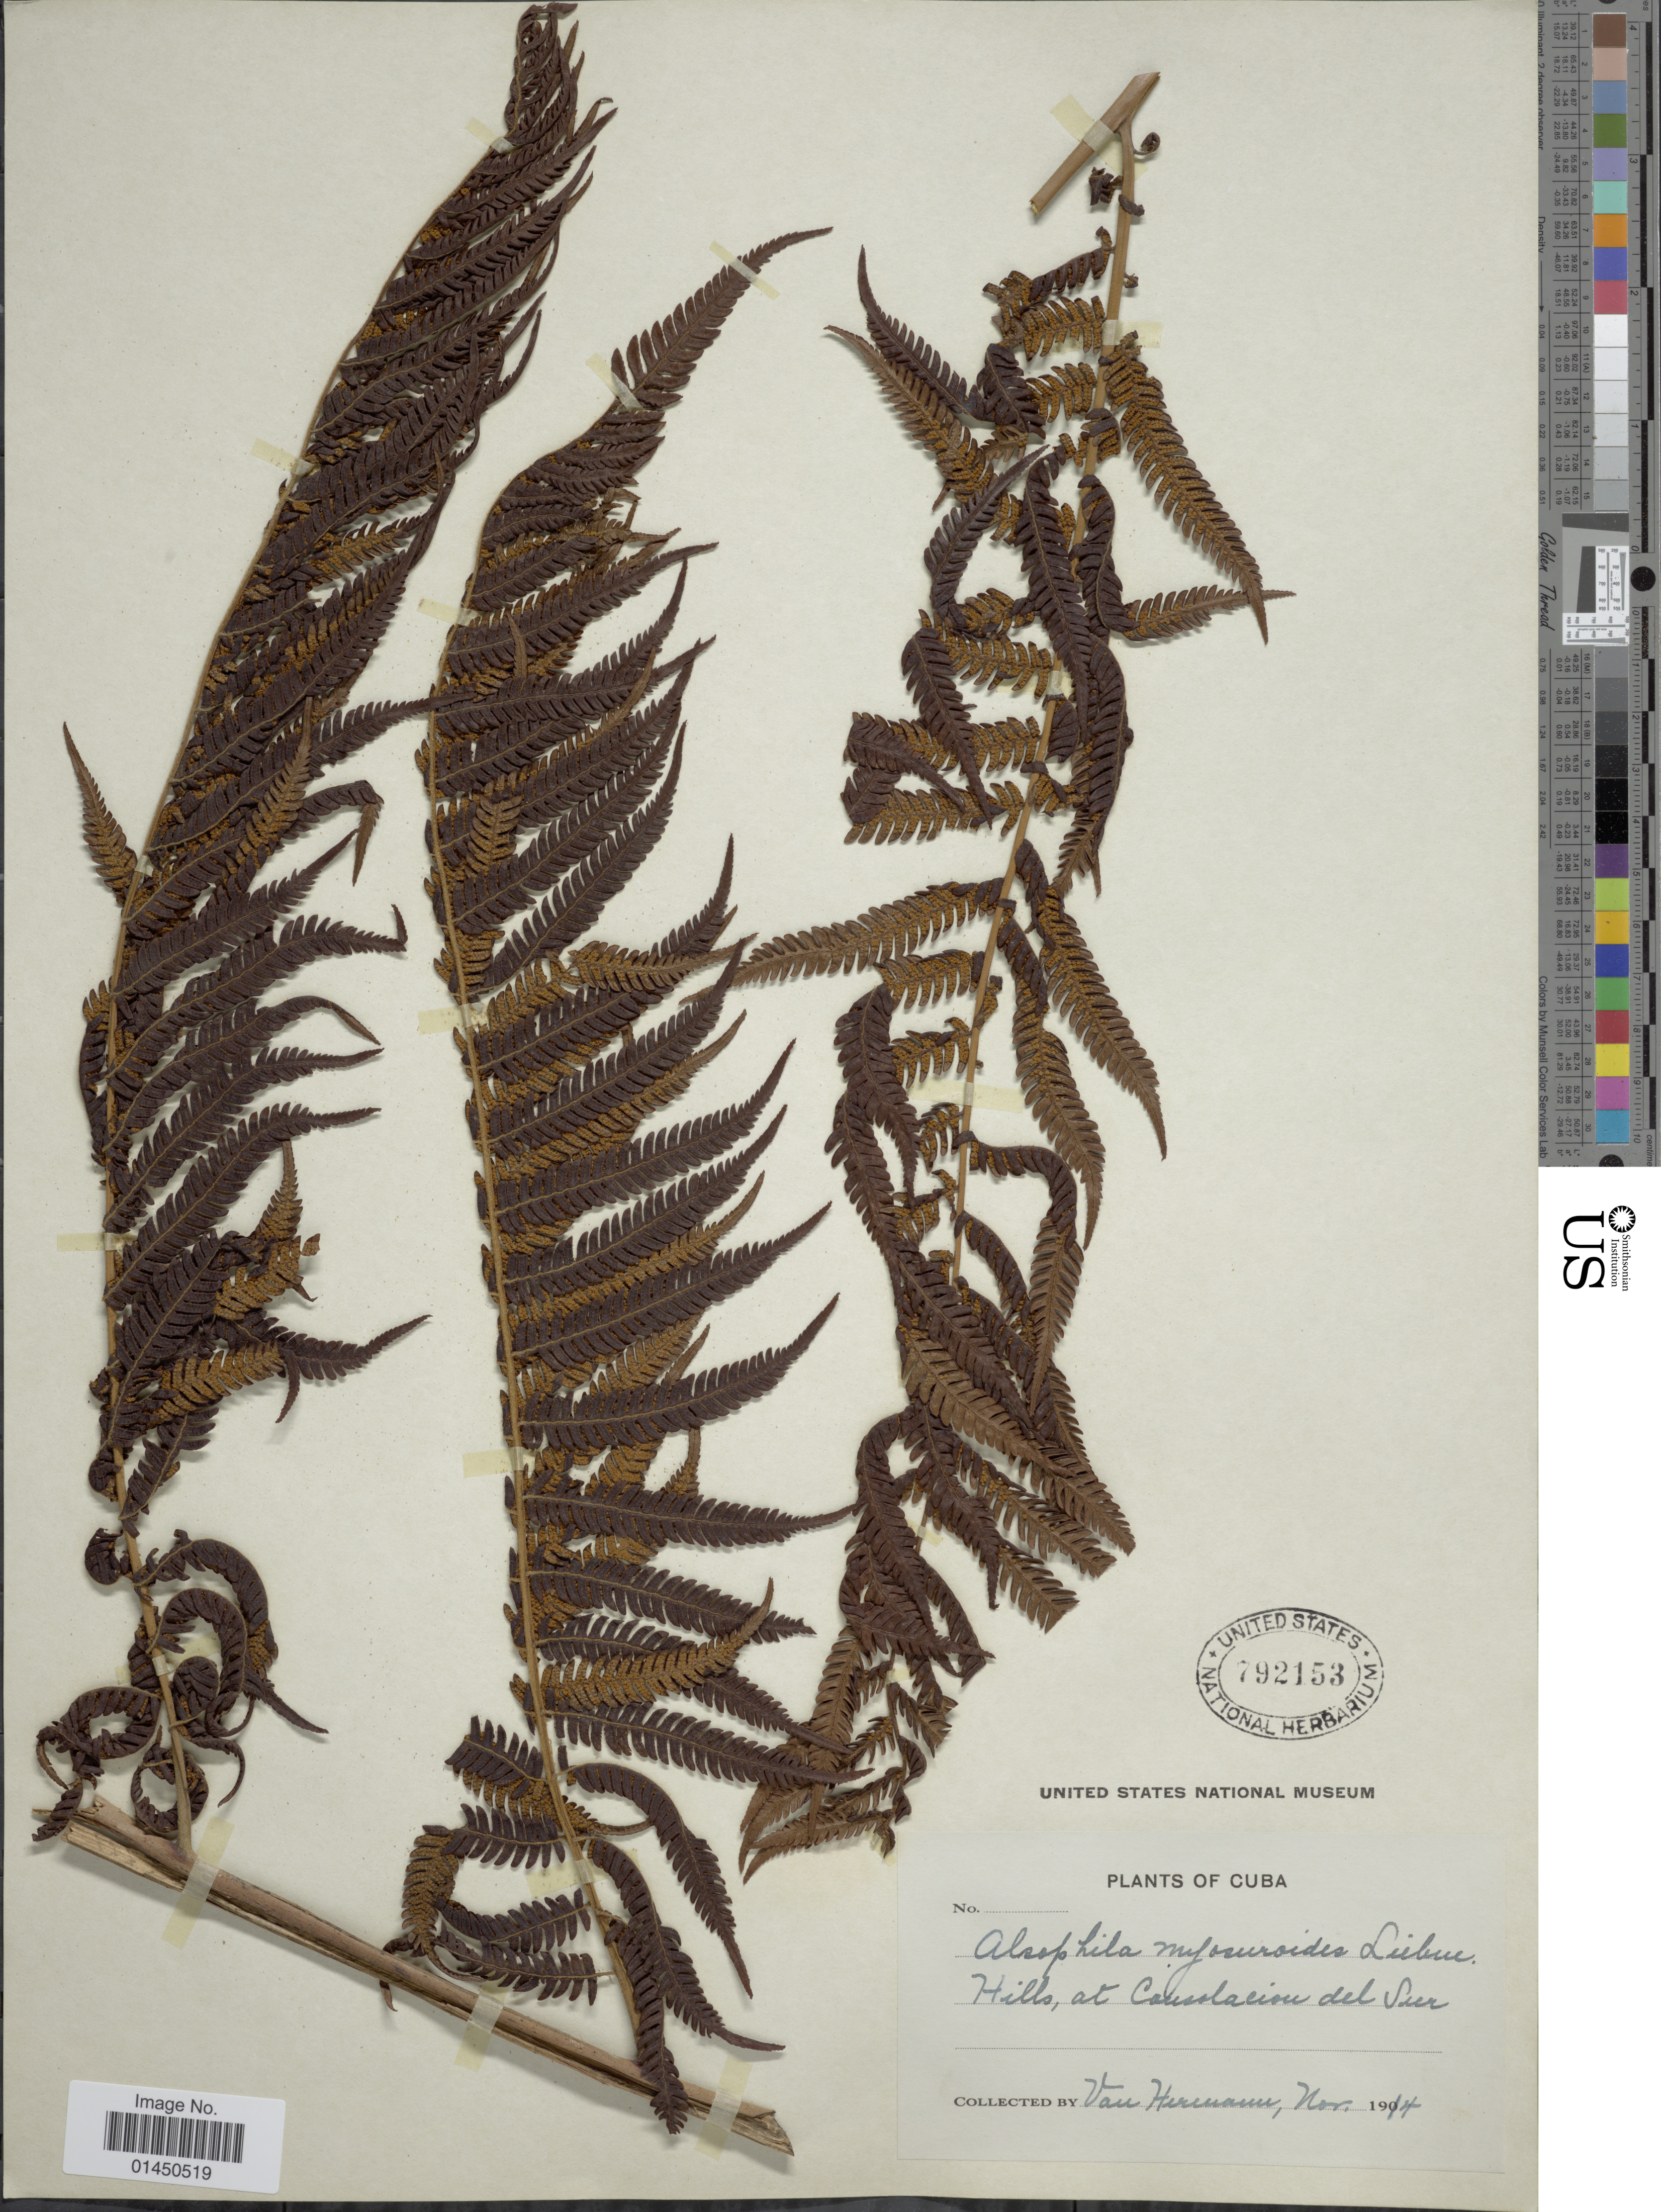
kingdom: Plantae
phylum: Tracheophyta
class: Polypodiopsida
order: Cyatheales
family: Cyatheaceae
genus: Cyathea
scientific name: Cyathea myosuriodes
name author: (Liebm.) Domin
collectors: Van Hermann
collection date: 1914-11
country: Cuba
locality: Hills, at Consolacion del Sur.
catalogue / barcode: US 792153